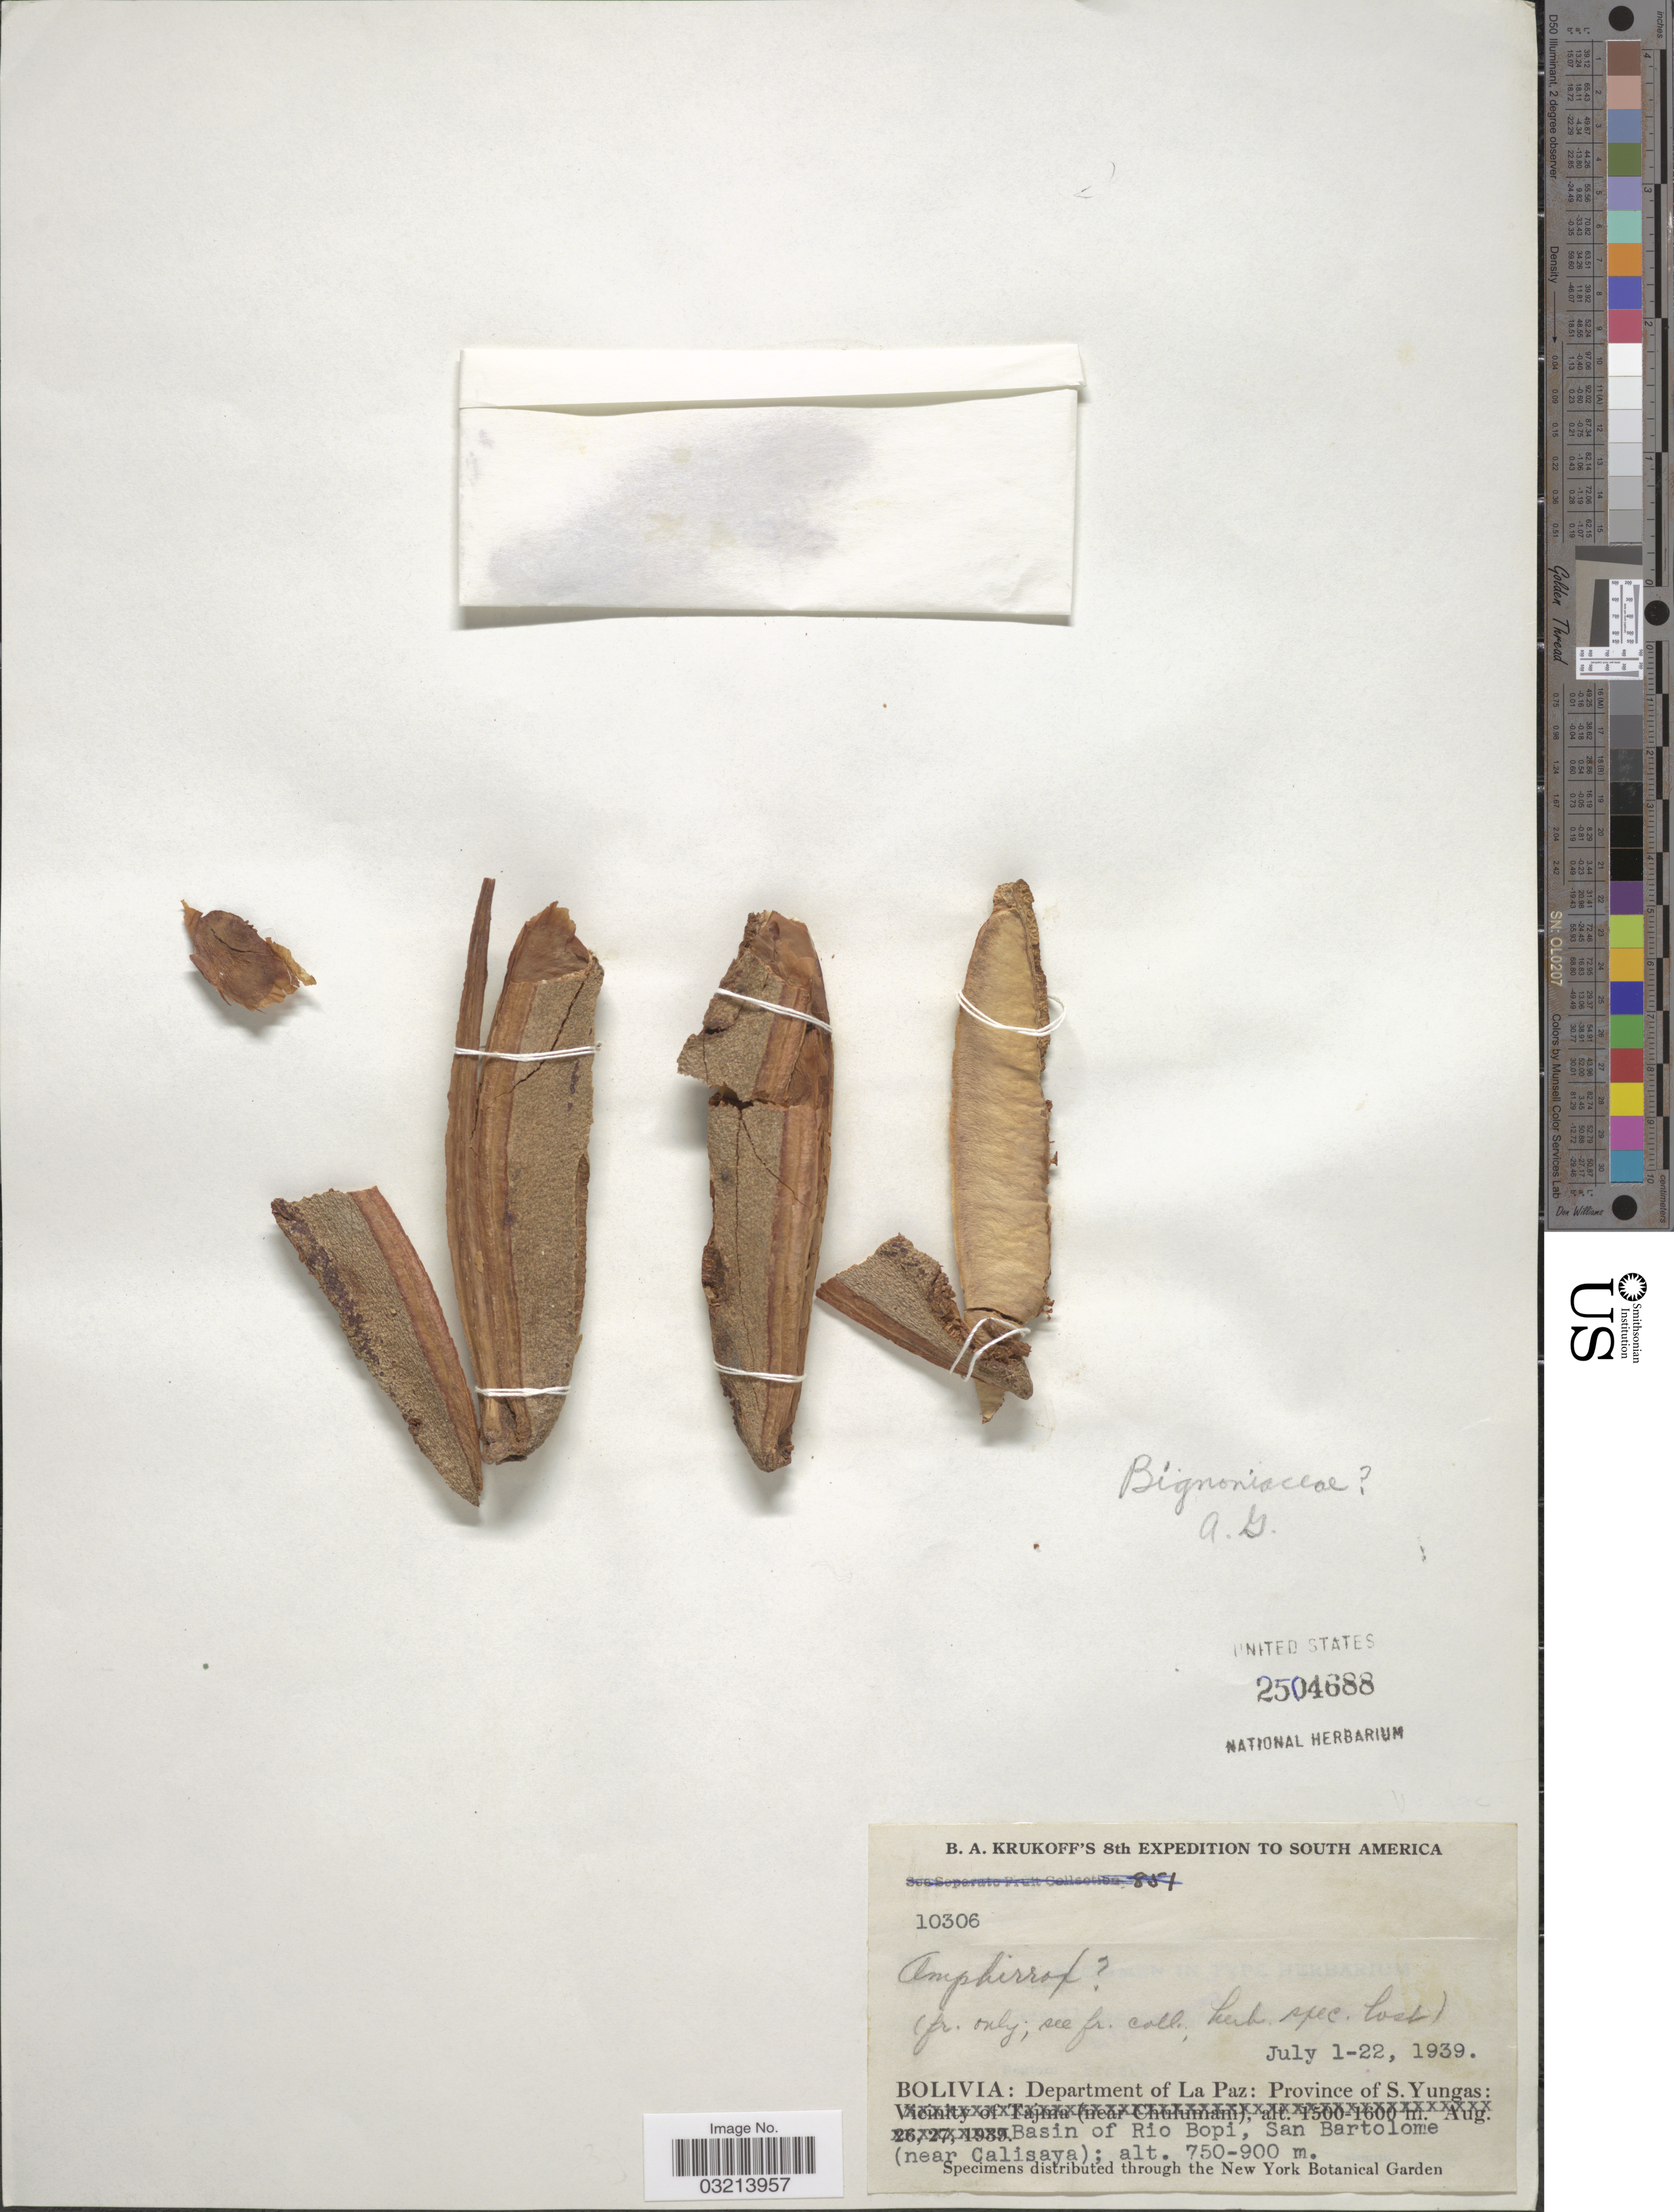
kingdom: Plantae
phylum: Tracheophyta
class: Magnoliopsida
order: Lamiales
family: Bignoniaceae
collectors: B. A. Krukoff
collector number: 10306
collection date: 1939-07-01/1939-07-22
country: Bolivia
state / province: La Paz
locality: Department of La Paz: Province of S.Yungas: Basin of Rio Bopi, San Bartolome (near Calisaya).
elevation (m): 750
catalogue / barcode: US 2504688